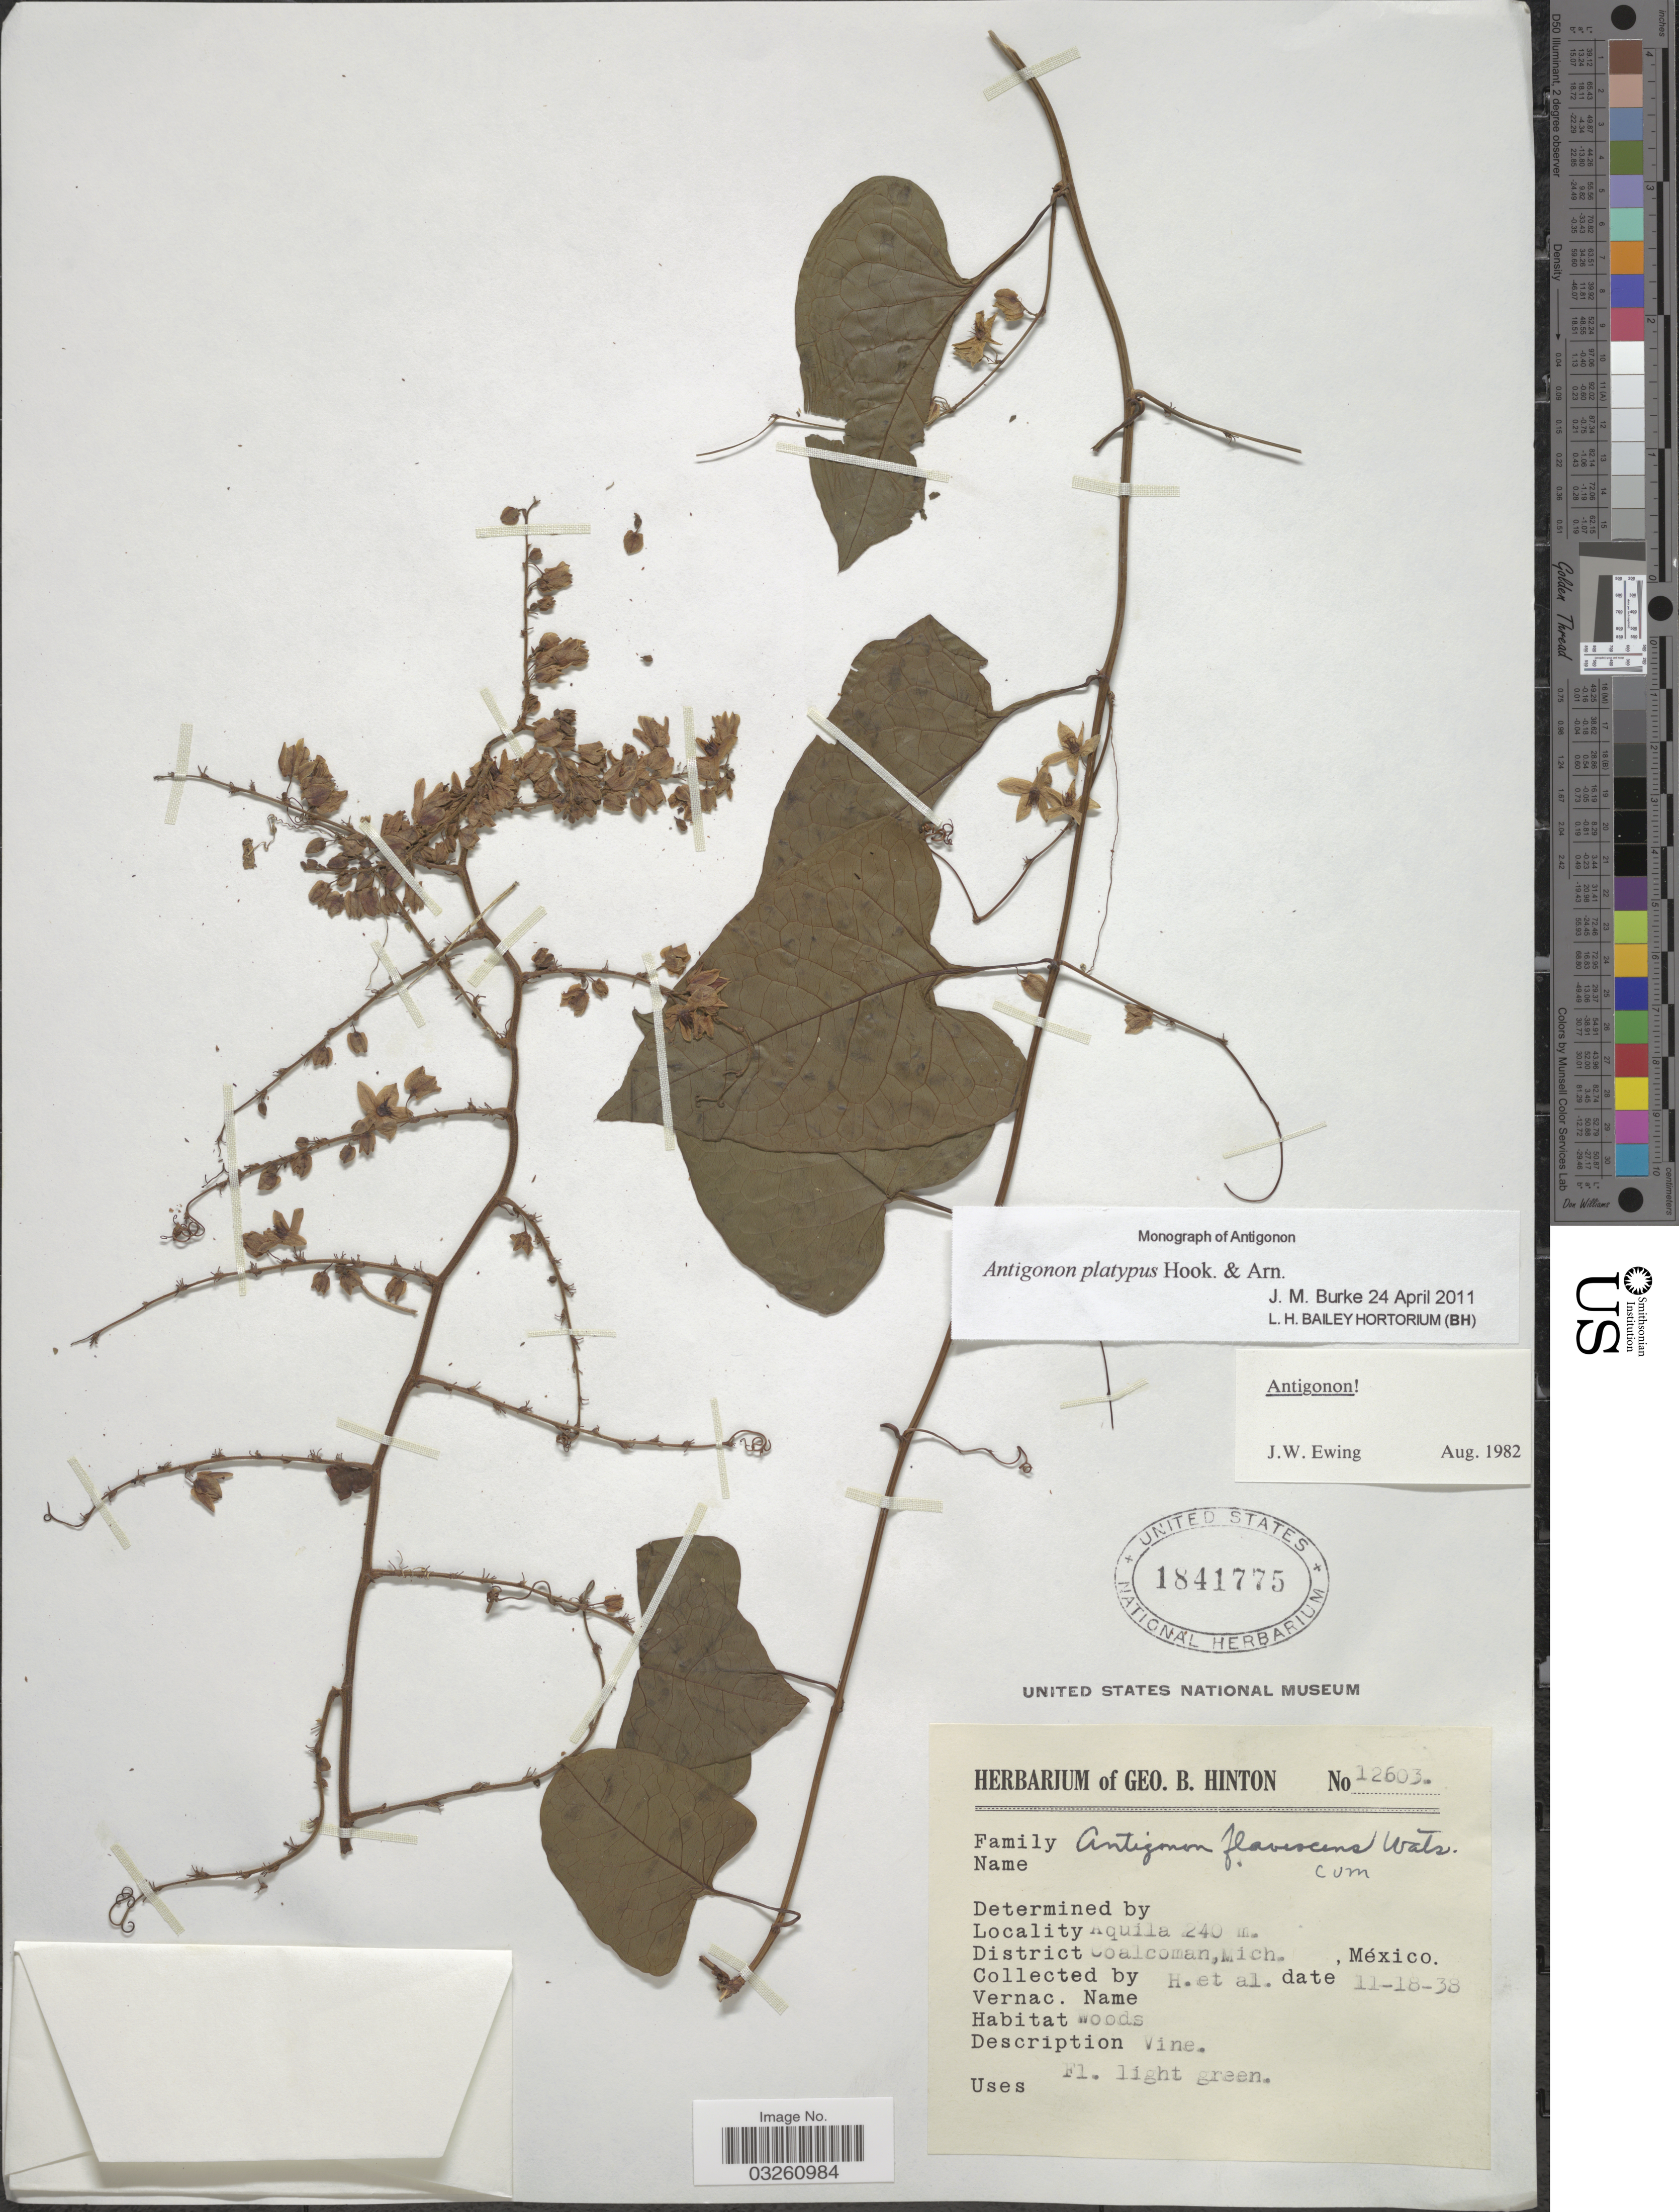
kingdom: Plantae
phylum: Tracheophyta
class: Magnoliopsida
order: Caryophyllales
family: Polygonaceae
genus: Antigonon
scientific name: Antigonon platypus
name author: Hook. & Arn.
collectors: G. B. Hinton & et al.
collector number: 12603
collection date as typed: Transcribed d/m/y: 18/11/38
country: Mexico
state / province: Michoacán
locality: Aquila. District Coalcoman.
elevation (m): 240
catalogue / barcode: US 1841775